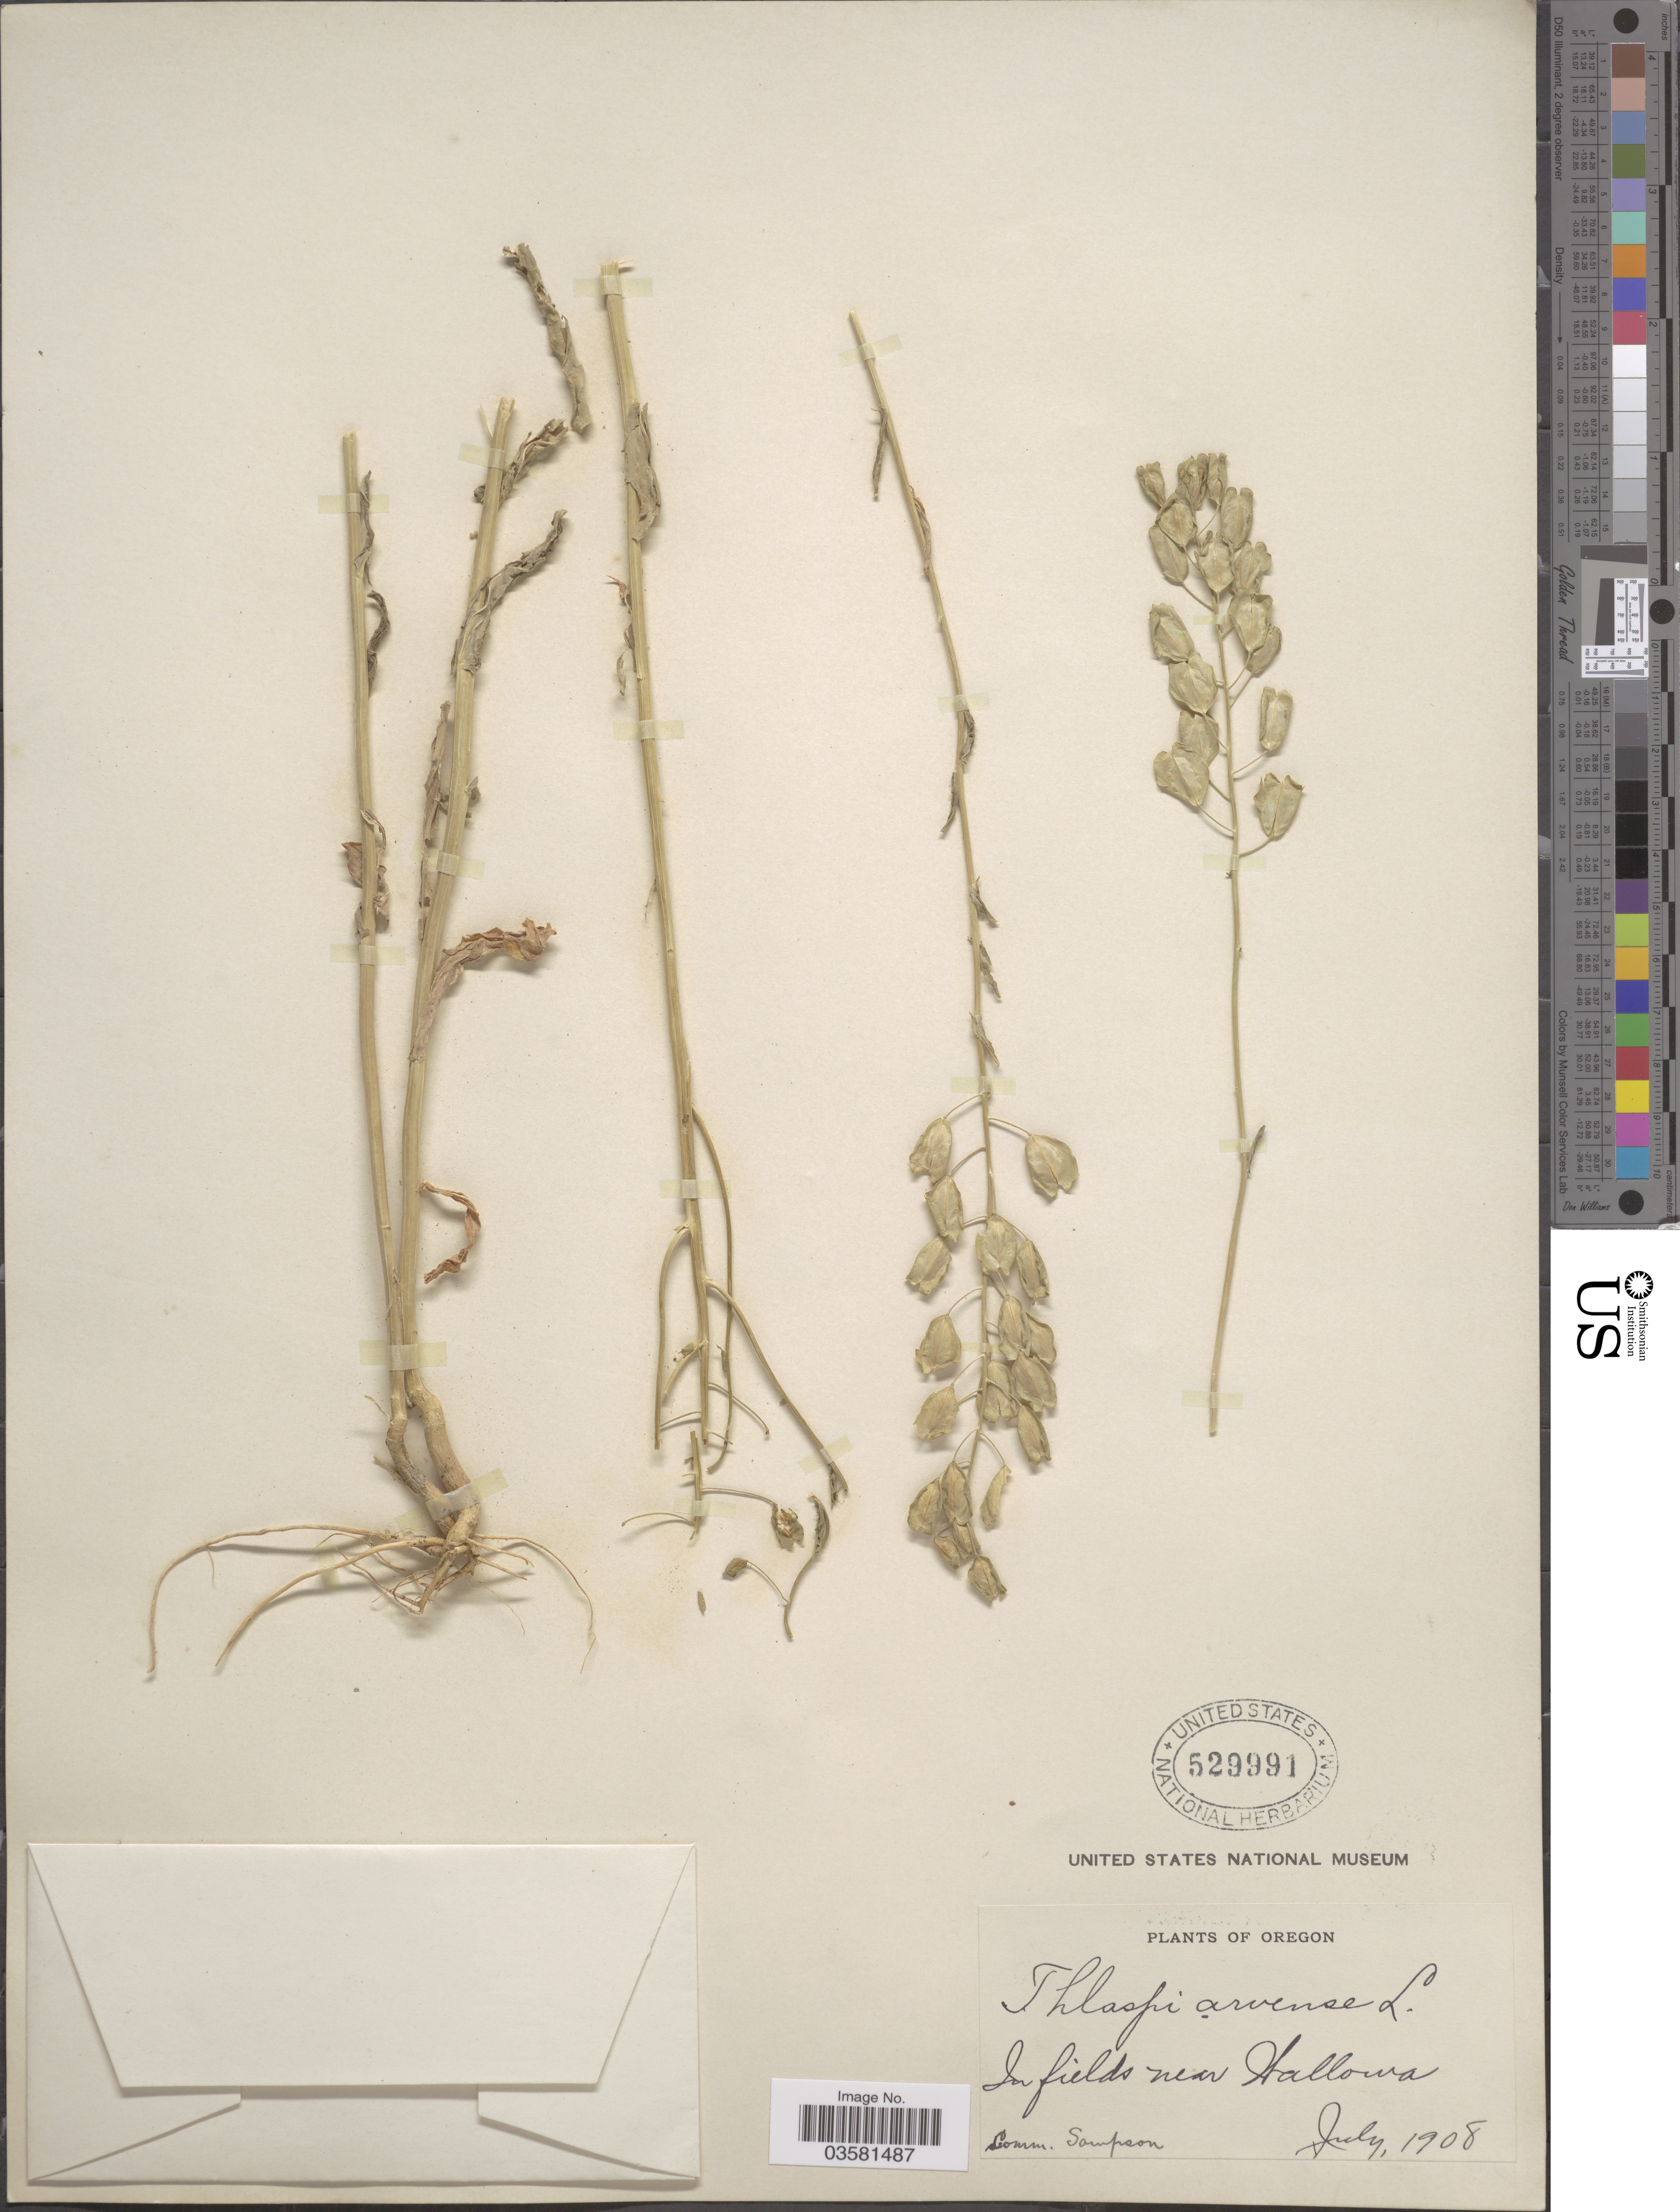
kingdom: Plantae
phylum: Tracheophyta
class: Magnoliopsida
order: Brassicales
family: Brassicaceae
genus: Thlaspi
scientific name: Thlaspi arvense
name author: L.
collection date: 1908-07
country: United States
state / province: Oregon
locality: In fields near Wallowa.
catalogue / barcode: US 529991